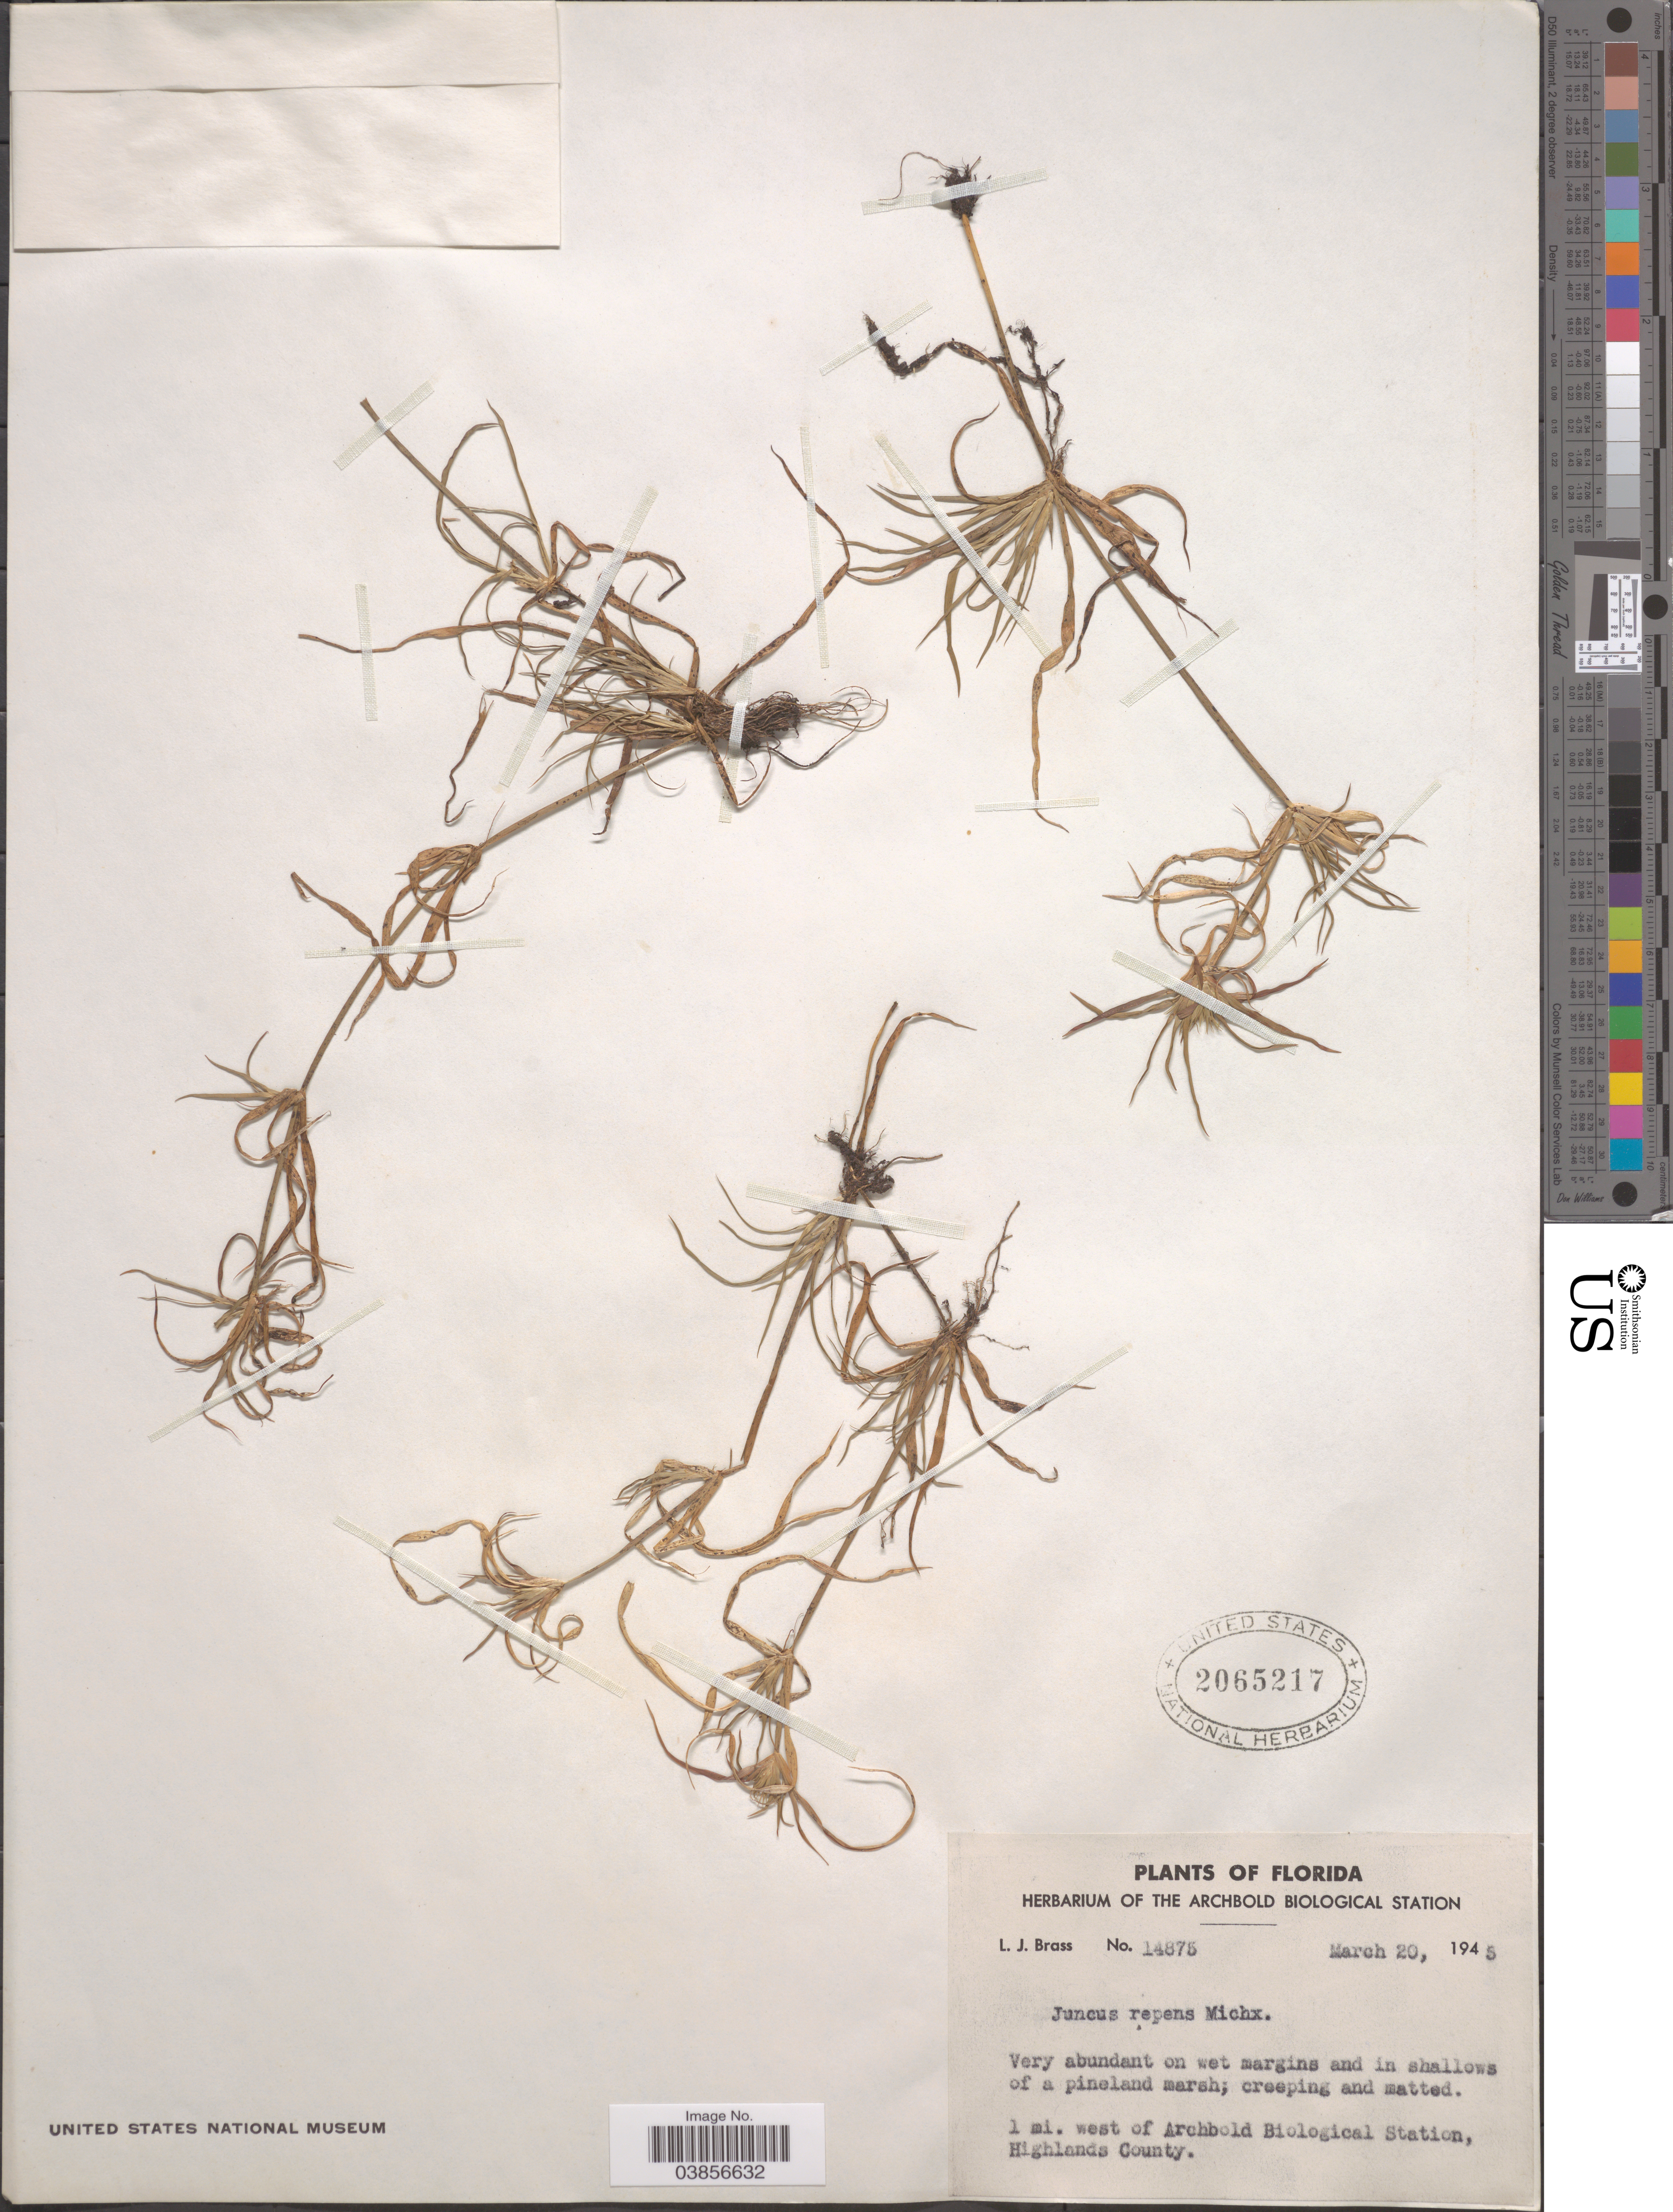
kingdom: Plantae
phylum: Tracheophyta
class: Liliopsida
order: Poales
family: Juncaceae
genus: Juncus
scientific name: Juncus repens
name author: Michx.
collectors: L. J. Brass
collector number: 14875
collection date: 1945-03-20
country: United States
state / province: Florida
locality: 1 mi. west of Archbold Biological Station, Highlands County.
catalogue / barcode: US 2065217